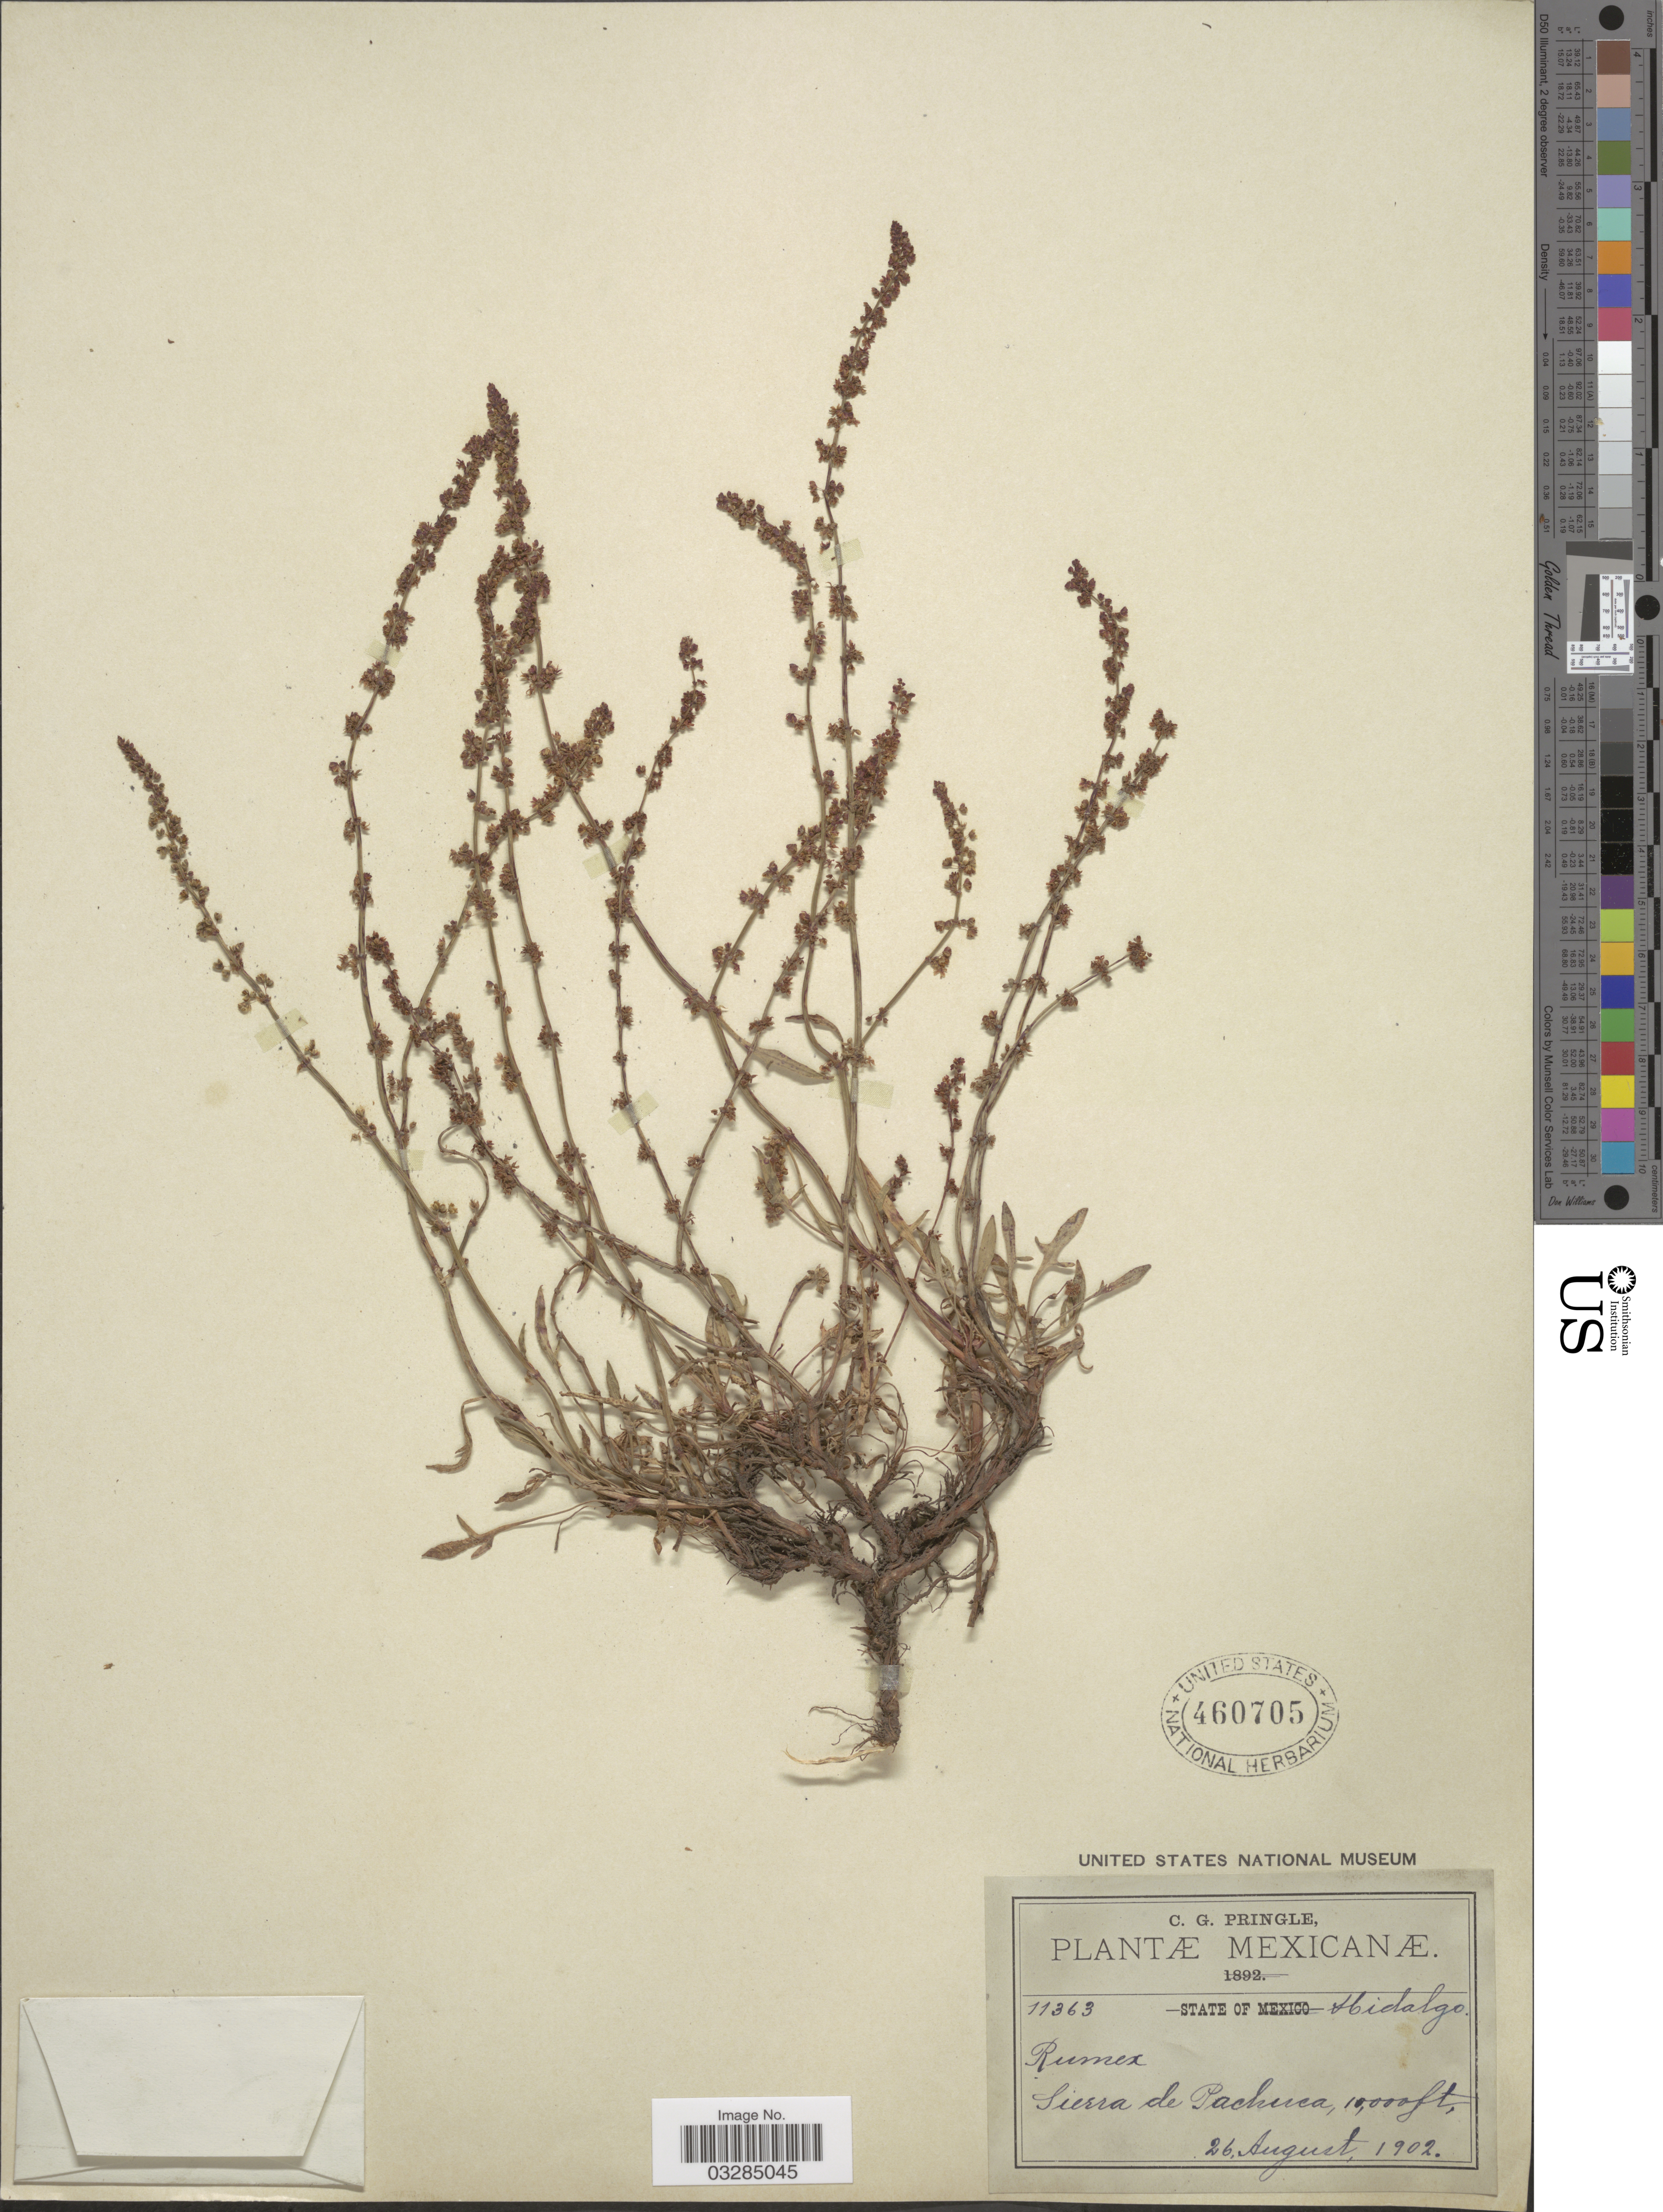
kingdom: Plantae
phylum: Tracheophyta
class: Magnoliopsida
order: Caryophyllales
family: Polygonaceae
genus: Rumex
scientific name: Rumex acetosella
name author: L.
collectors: C. G. Pringle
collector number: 11363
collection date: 1902-08-26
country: Mexico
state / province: Hidalgo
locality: Sierra de Pachuca.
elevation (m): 3048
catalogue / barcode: US 460705